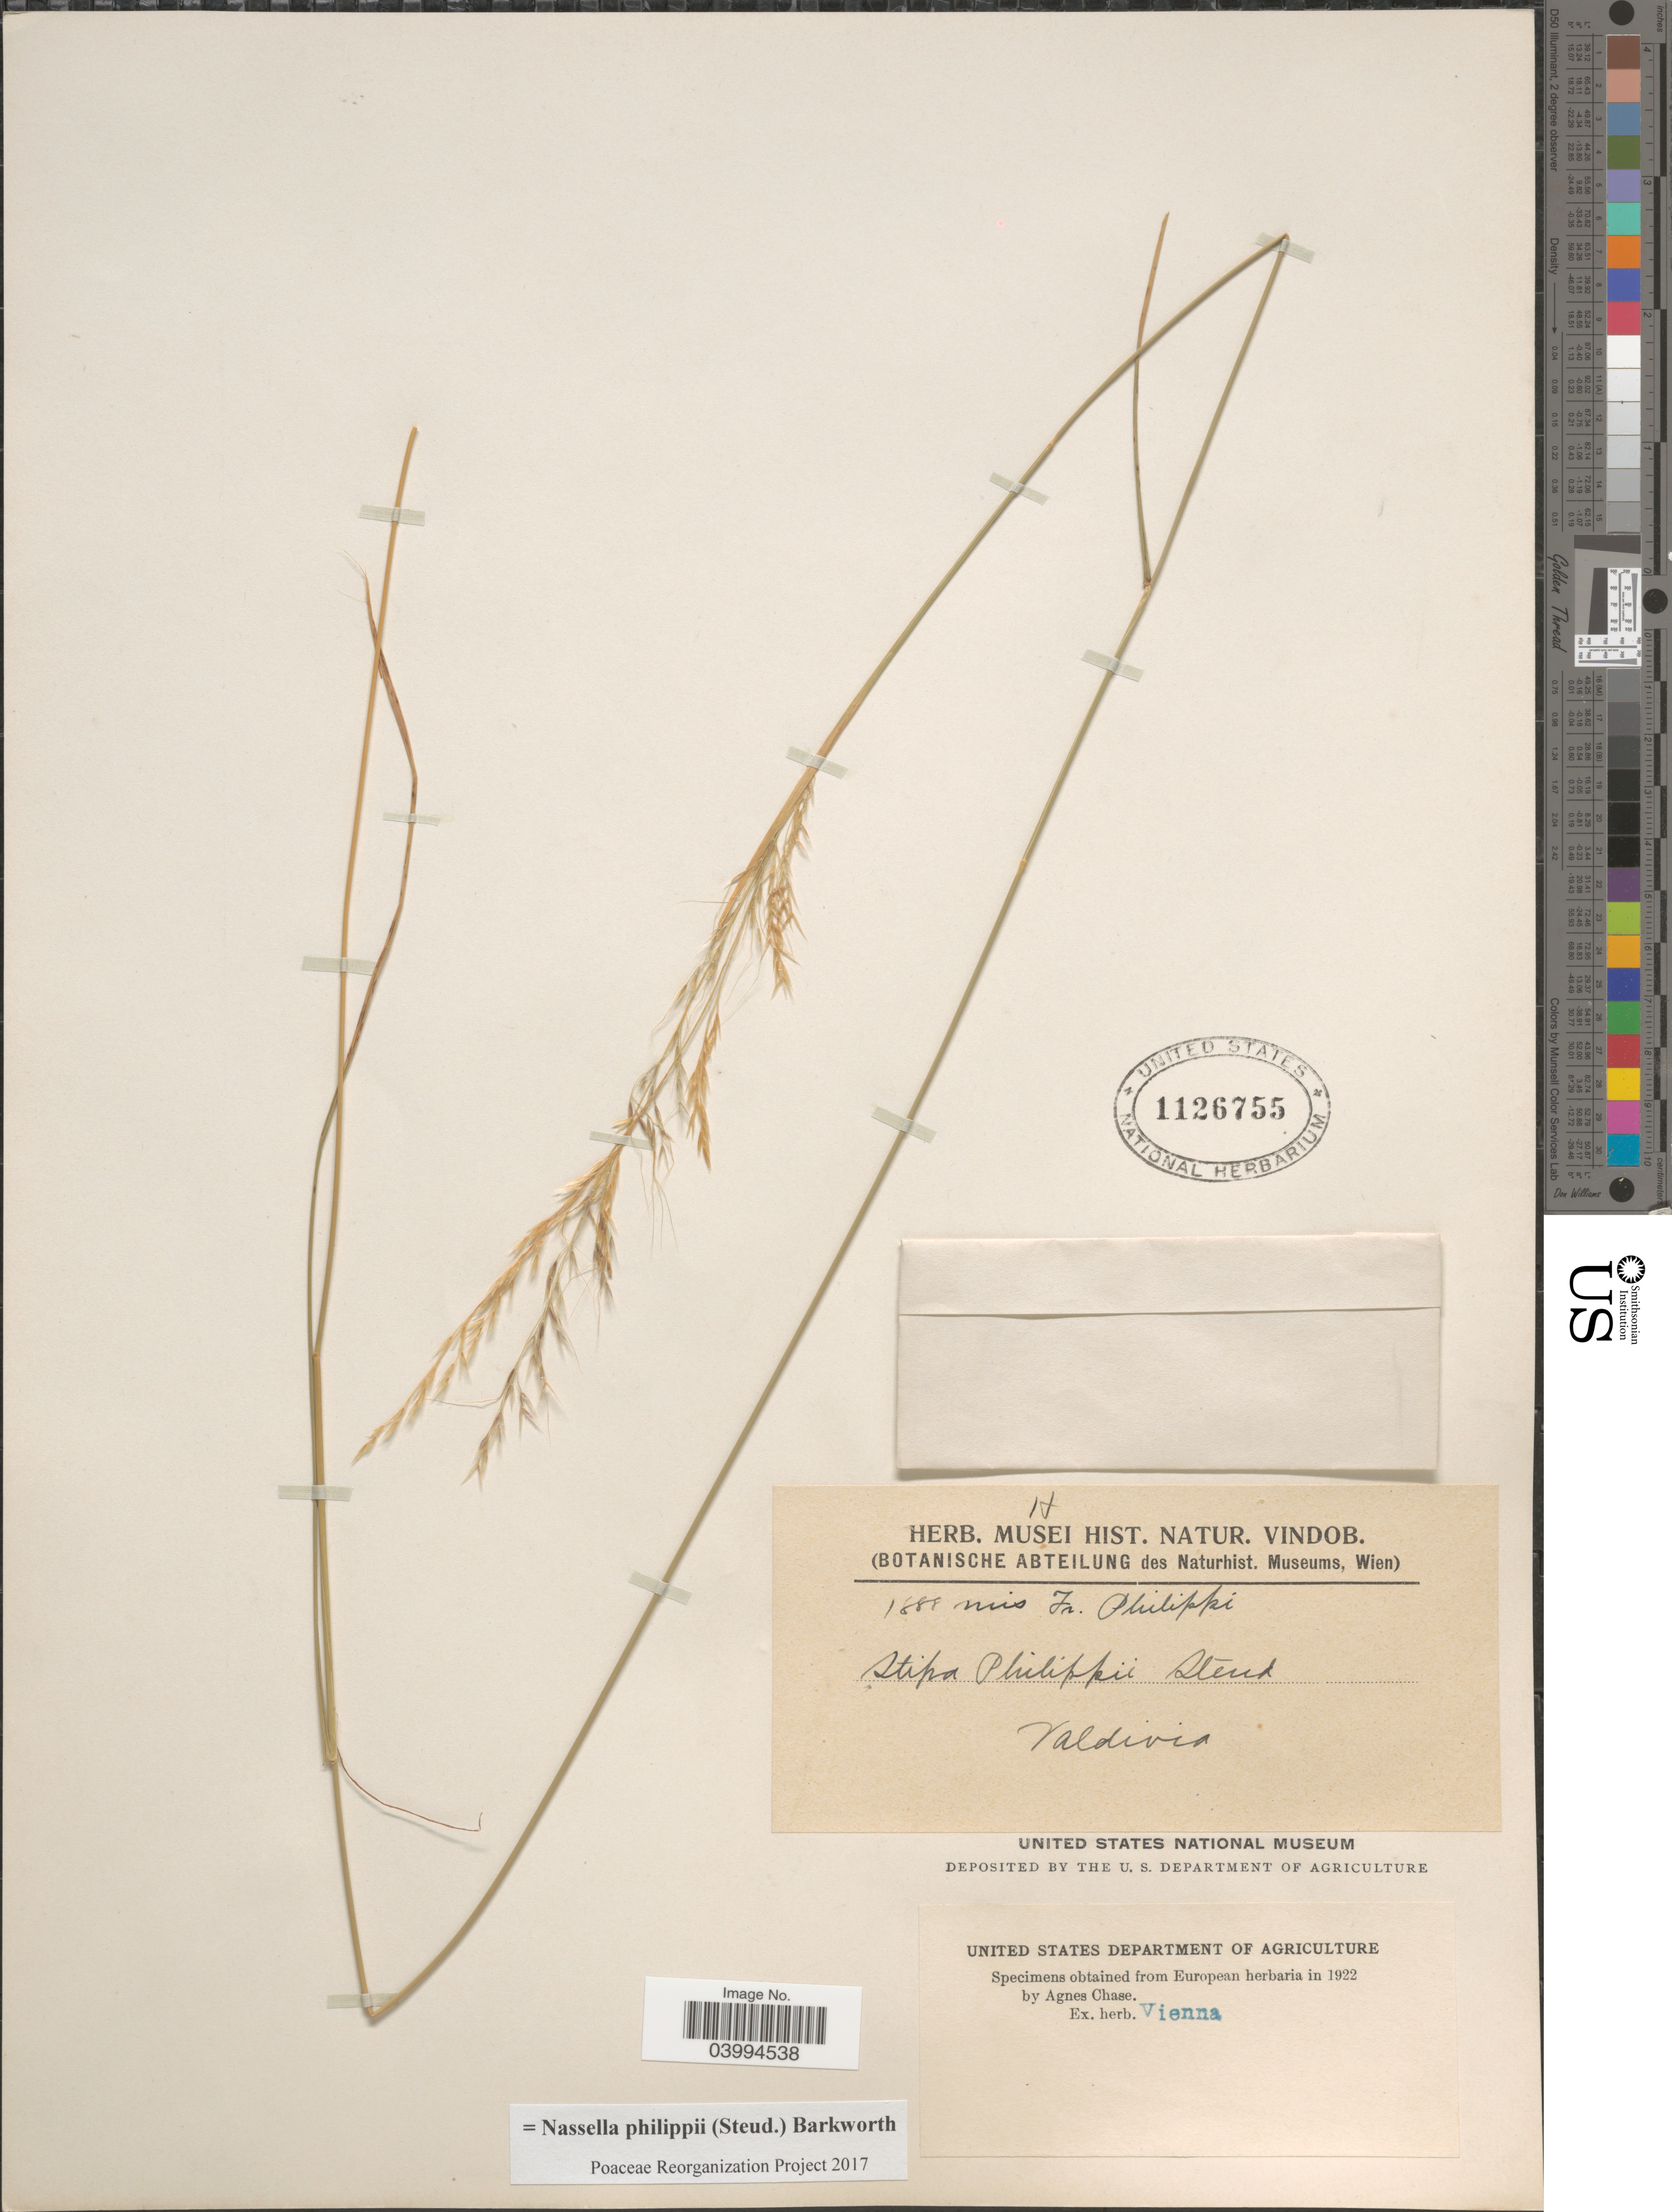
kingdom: Plantae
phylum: Tracheophyta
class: Liliopsida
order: Poales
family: Poaceae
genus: Nassella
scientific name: Nassella philippii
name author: (Steud.) Barkworth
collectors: -. Philippi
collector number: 1888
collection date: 1922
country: Chile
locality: Valdivia.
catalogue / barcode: US 1126755